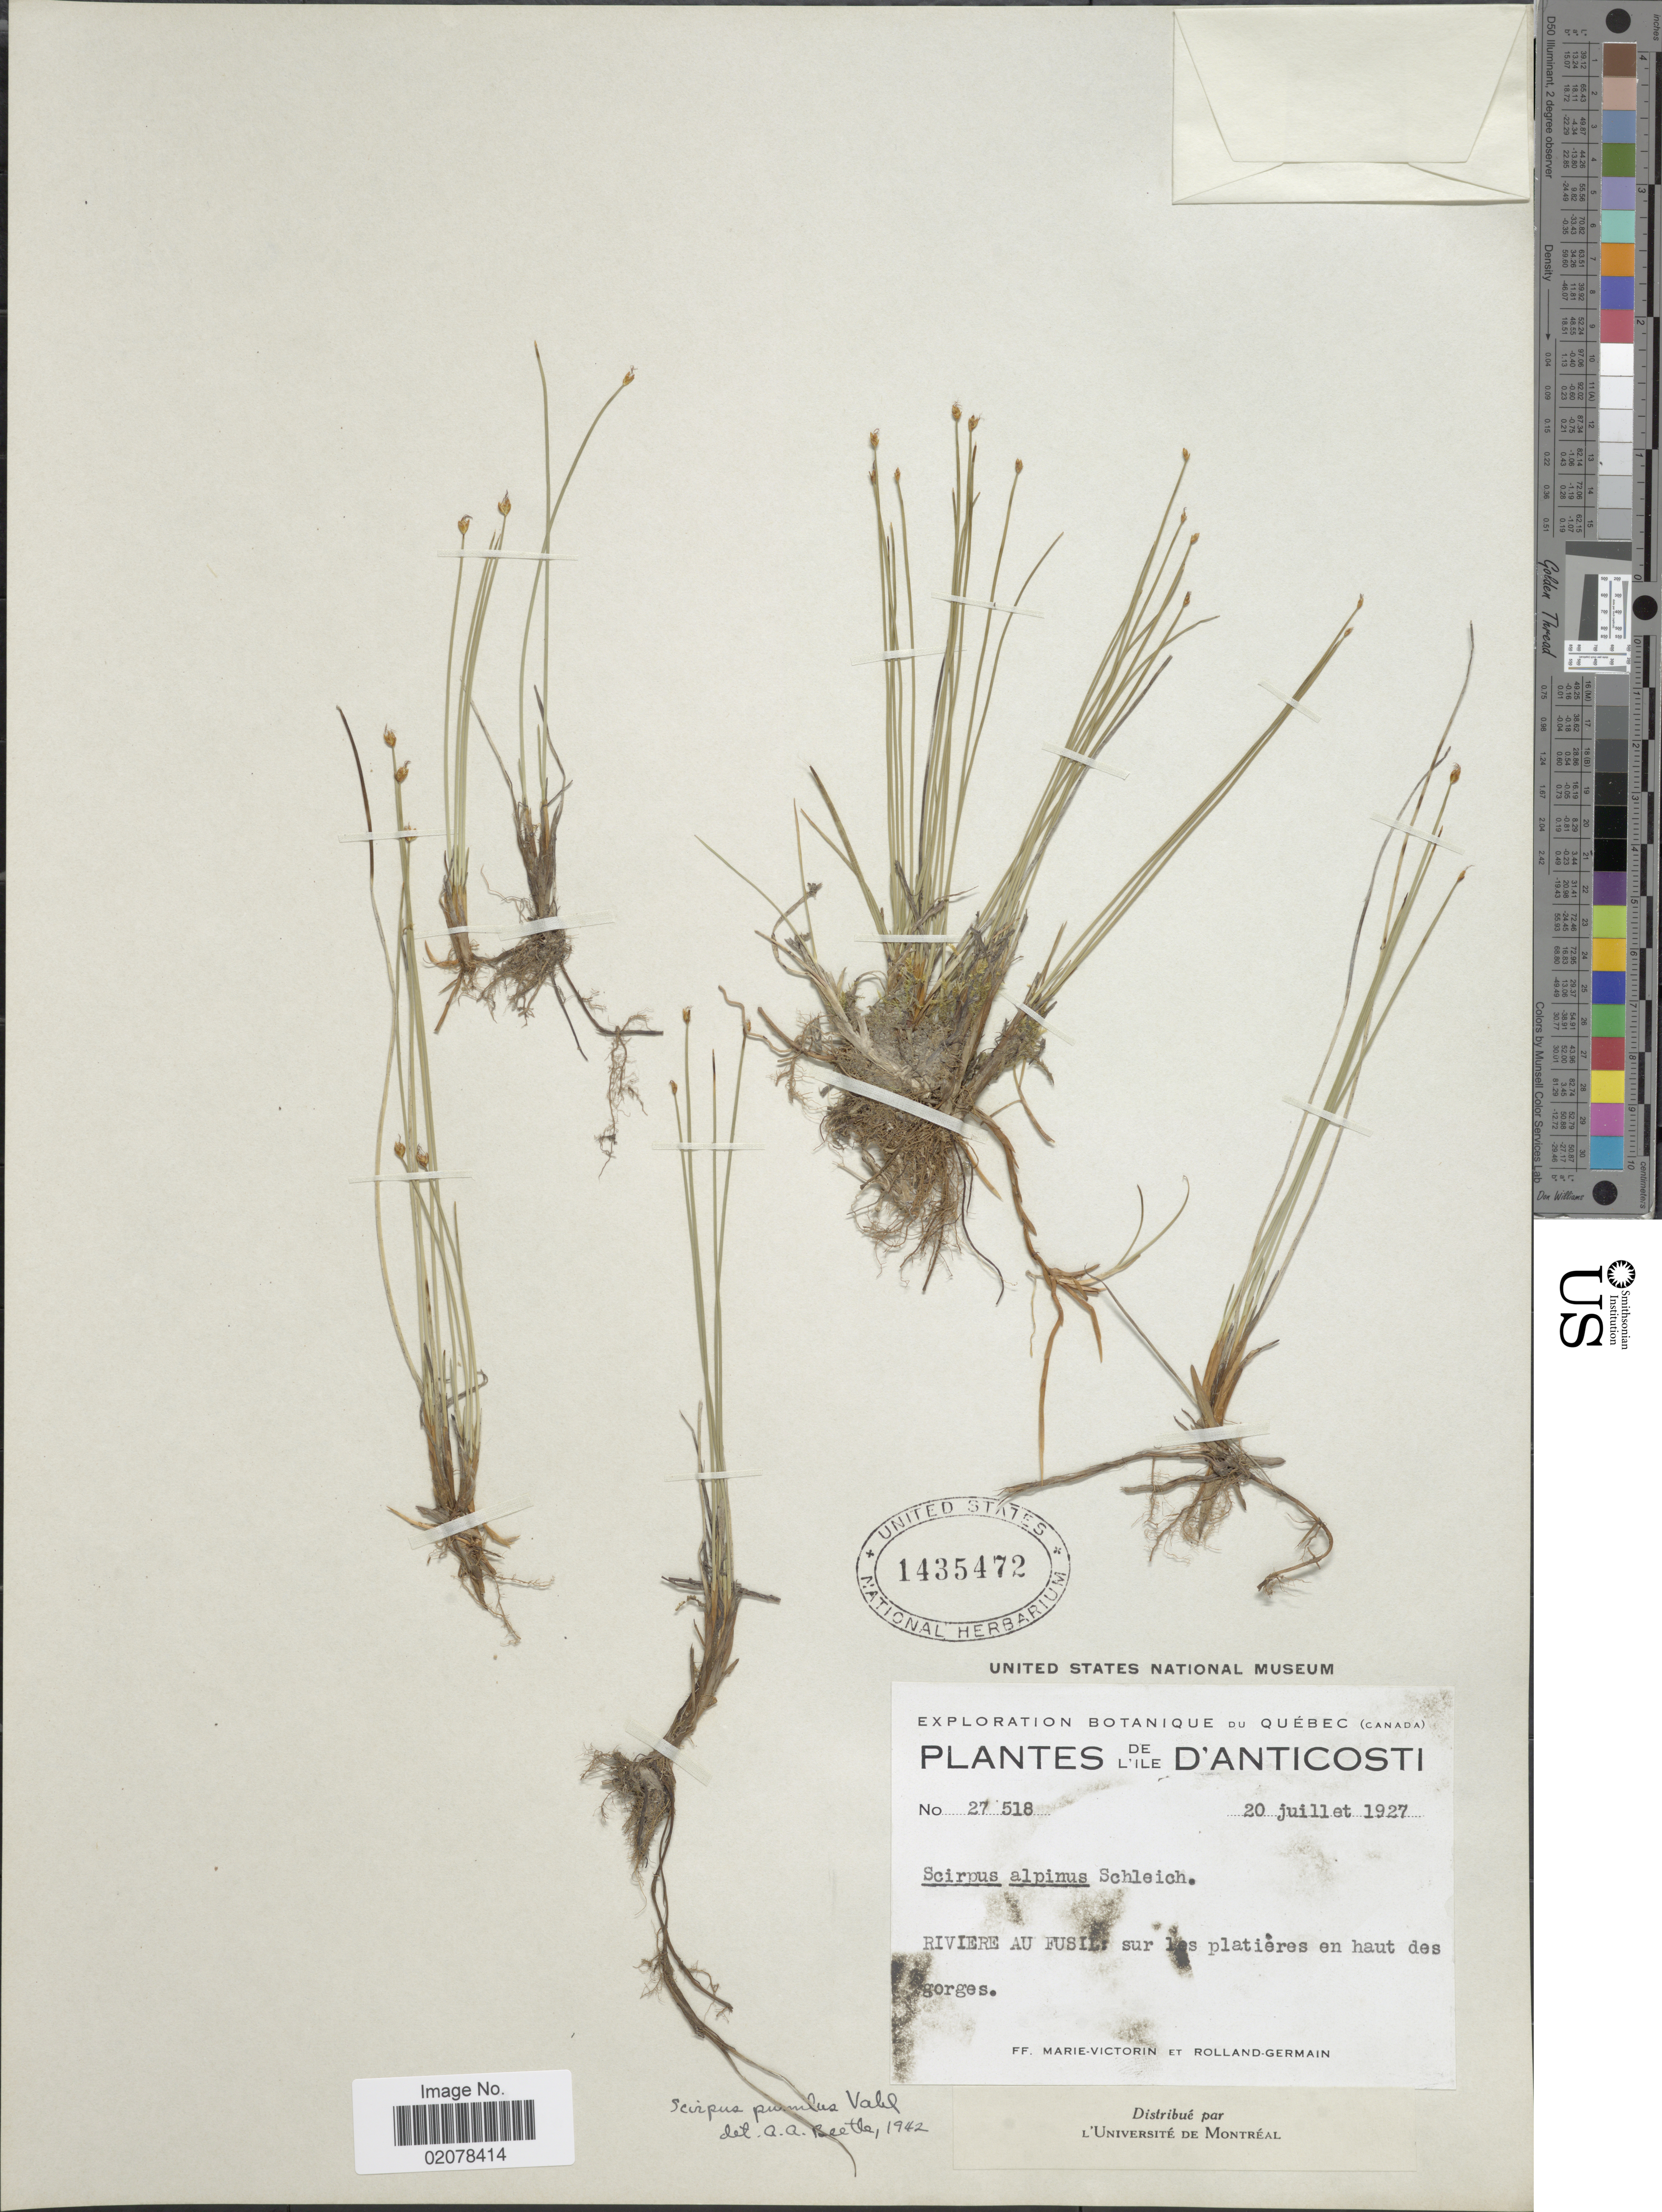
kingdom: Plantae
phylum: Tracheophyta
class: Liliopsida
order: Poales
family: Cyperaceae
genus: Trichophorum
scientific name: Trichophorum pumilum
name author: (Vahl) Schinz & Thell.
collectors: F. Marie-Victorin & Rolland-Germain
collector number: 27518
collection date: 1927-07-20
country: Canada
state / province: Quebec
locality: De L'ile D'Anticosti, Rviere Au Fusil, sure les platieres en haut des gorges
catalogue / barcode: US 1435472